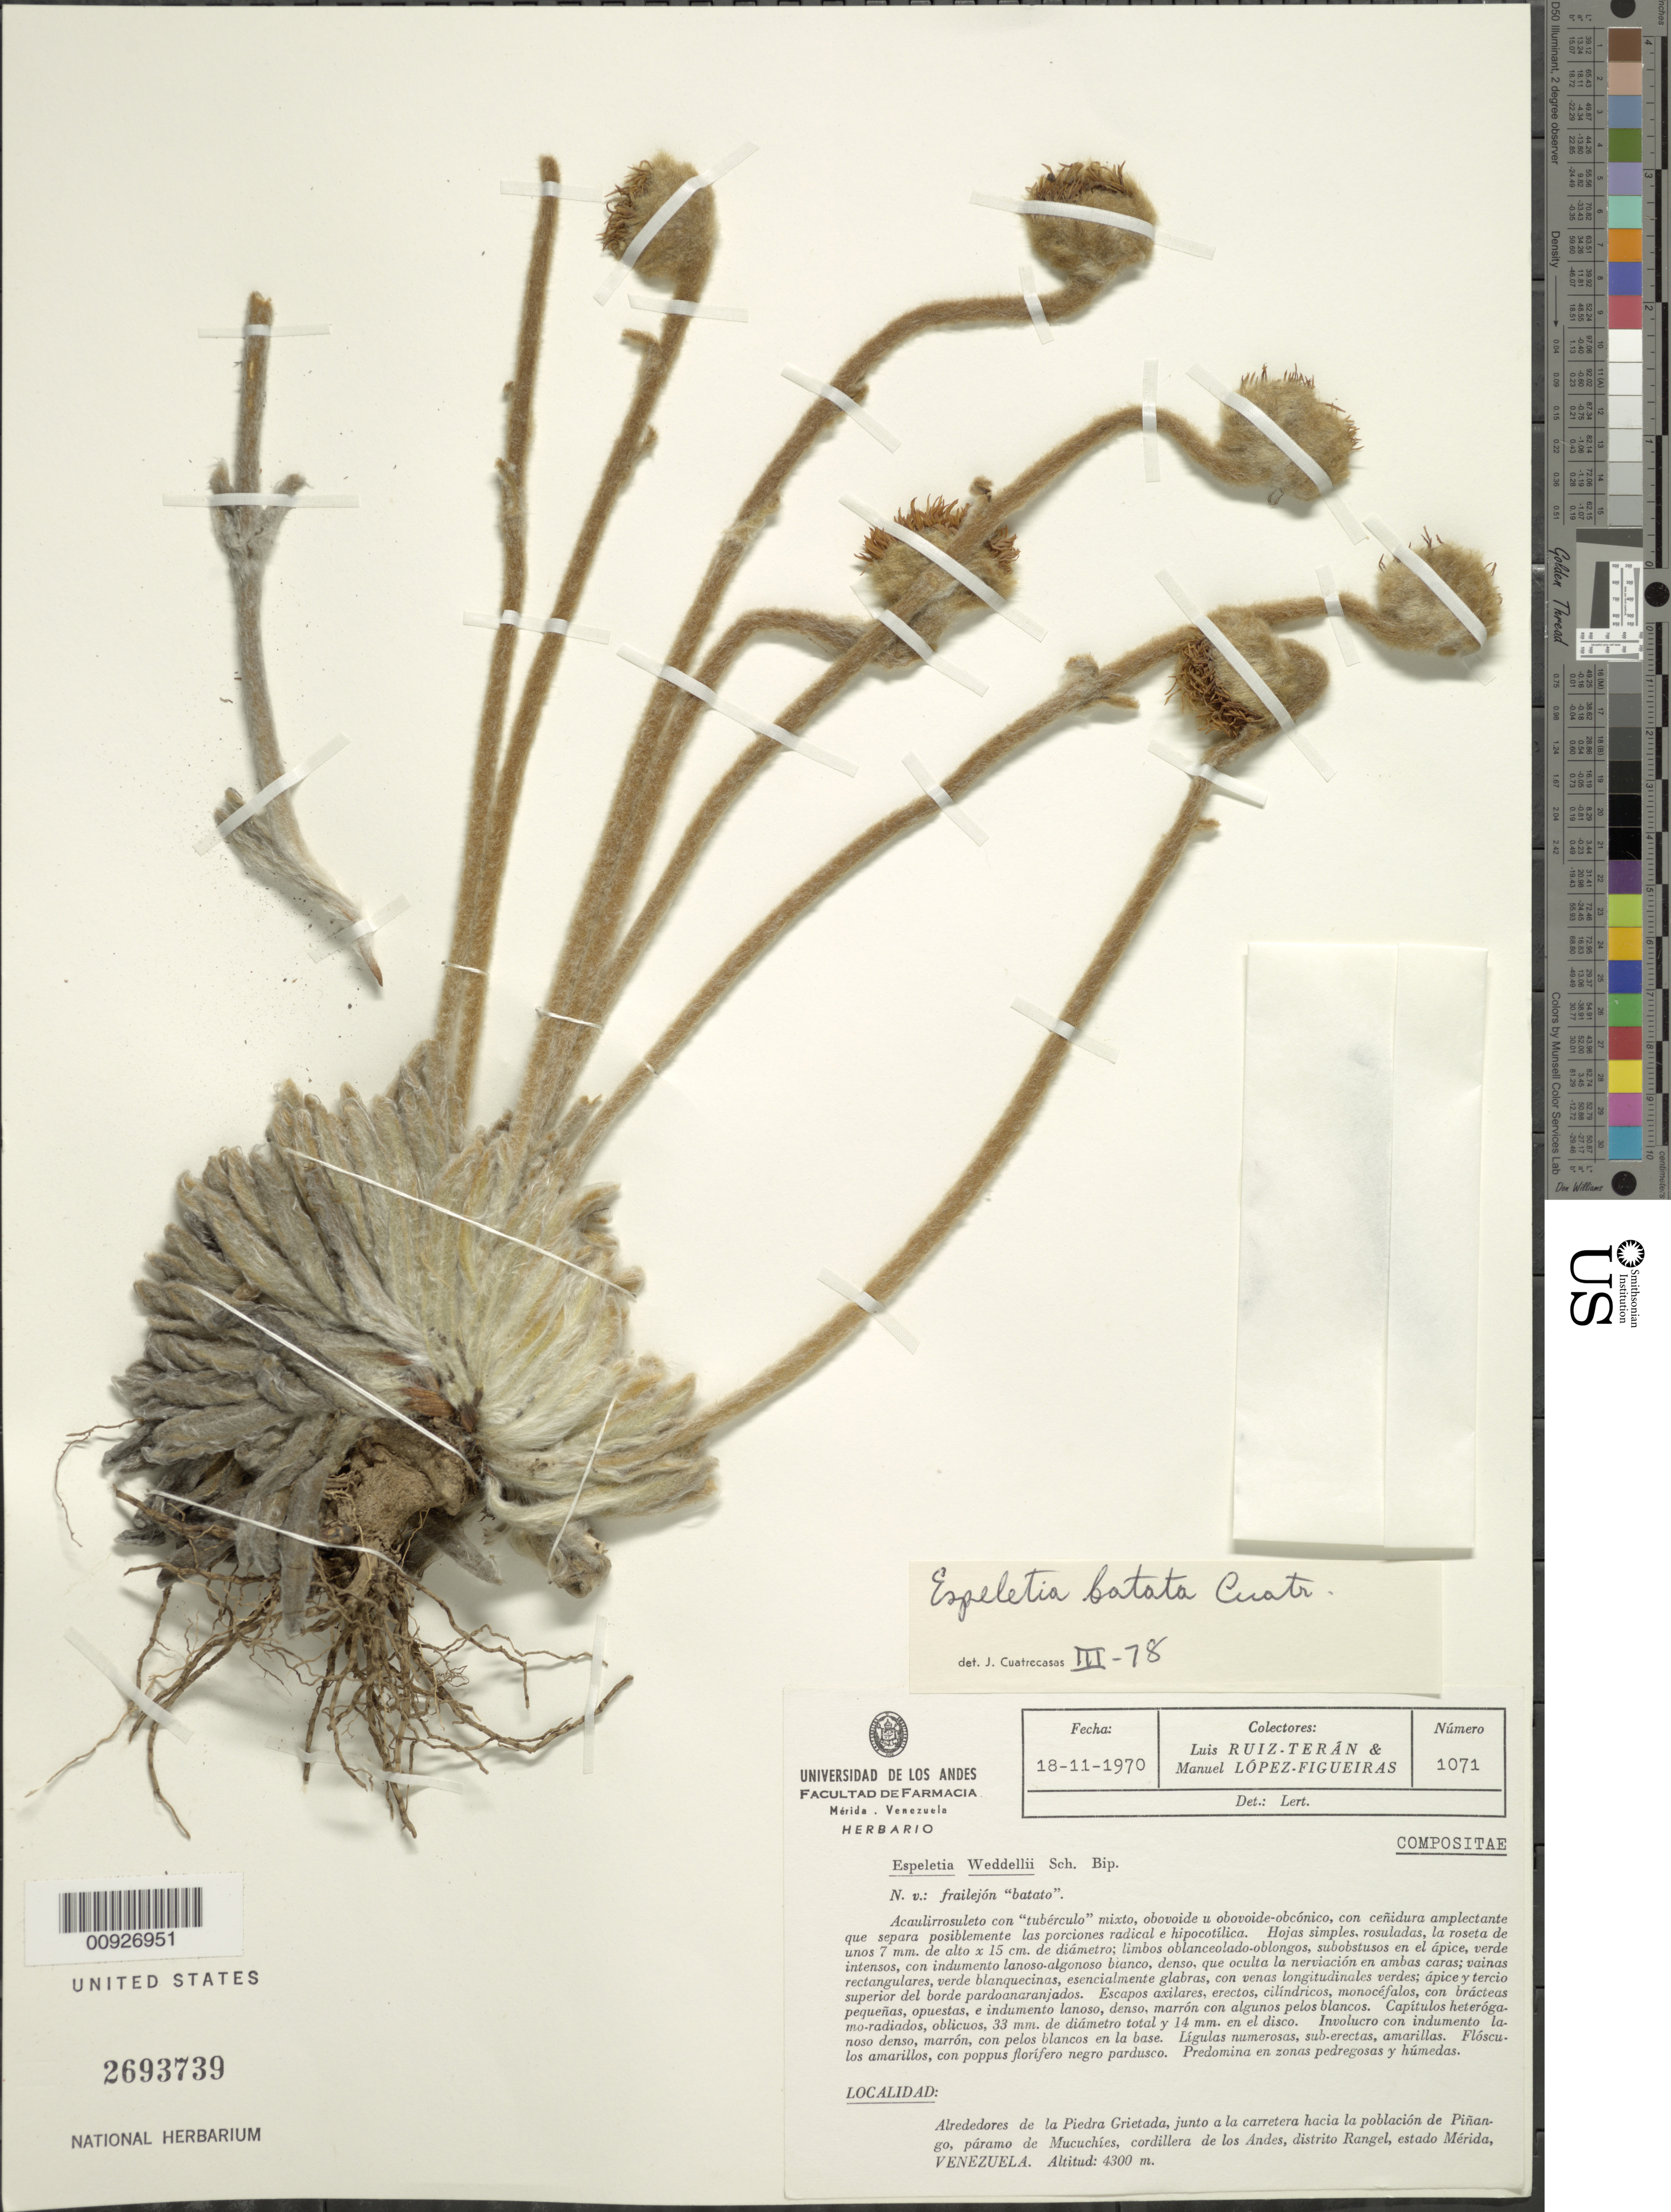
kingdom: Plantae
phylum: Tracheophyta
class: Magnoliopsida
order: Asterales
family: Asteraceae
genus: Espeletia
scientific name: Espeletia batata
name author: Cuatrec.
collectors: L. E. Ruíz-Terán & M. López Figueiras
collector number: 1071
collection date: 1970-11-18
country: Venezuela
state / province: Mérida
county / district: Rangel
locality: P. de Mucuchíes. Alredores de la Piedra Grietada, junto a al carretera hacia la población de Piñango, páramo de Mucuchíes, cordillera de los Andes.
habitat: Predomina en zonas pedregosas y húmedas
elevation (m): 4300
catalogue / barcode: US 2693739